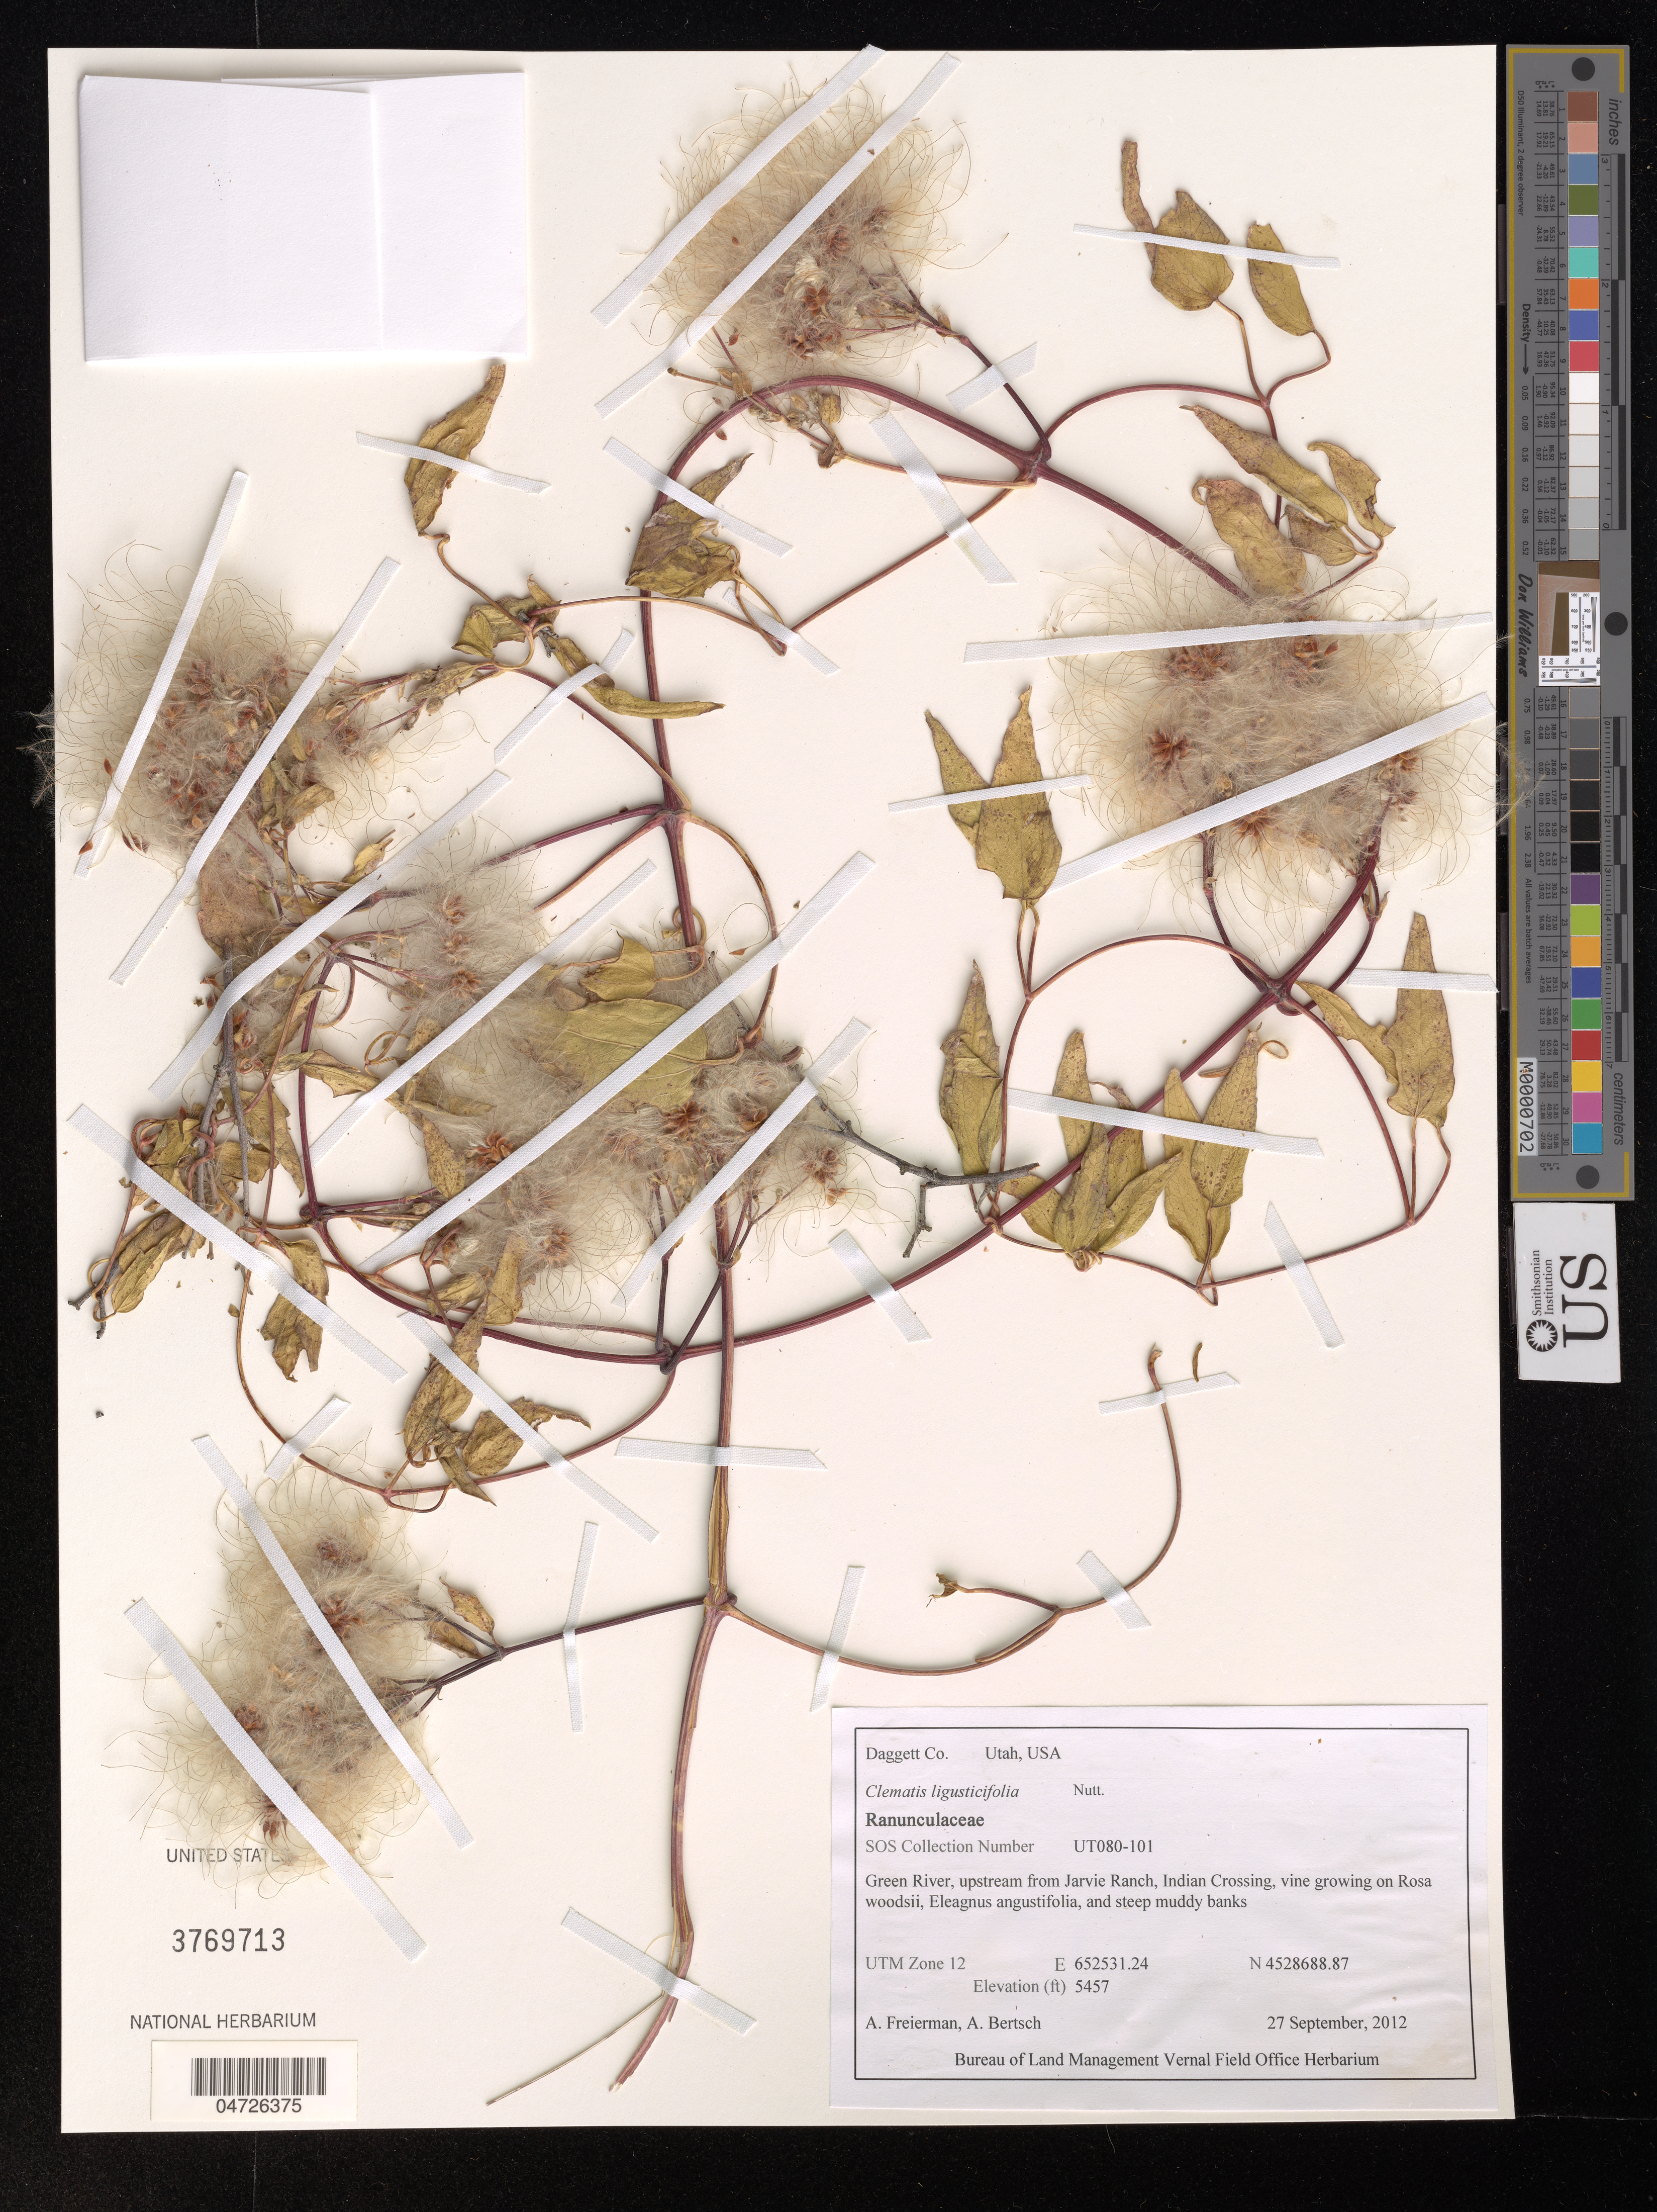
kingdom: Plantae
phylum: Tracheophyta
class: Magnoliopsida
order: Ranunculales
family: Ranunculaceae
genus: Clematis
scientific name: Clematis ligusticifolia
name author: Nutt.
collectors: A. Freierman & A. Bertsch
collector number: UT080-101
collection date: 2012-09-27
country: United States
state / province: Utah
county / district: Daggett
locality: Daggett Co. Green River, upstream from Jarvie Ranch, Indian Crossing. UTM Zone 12.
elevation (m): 1663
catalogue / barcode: US 3769713